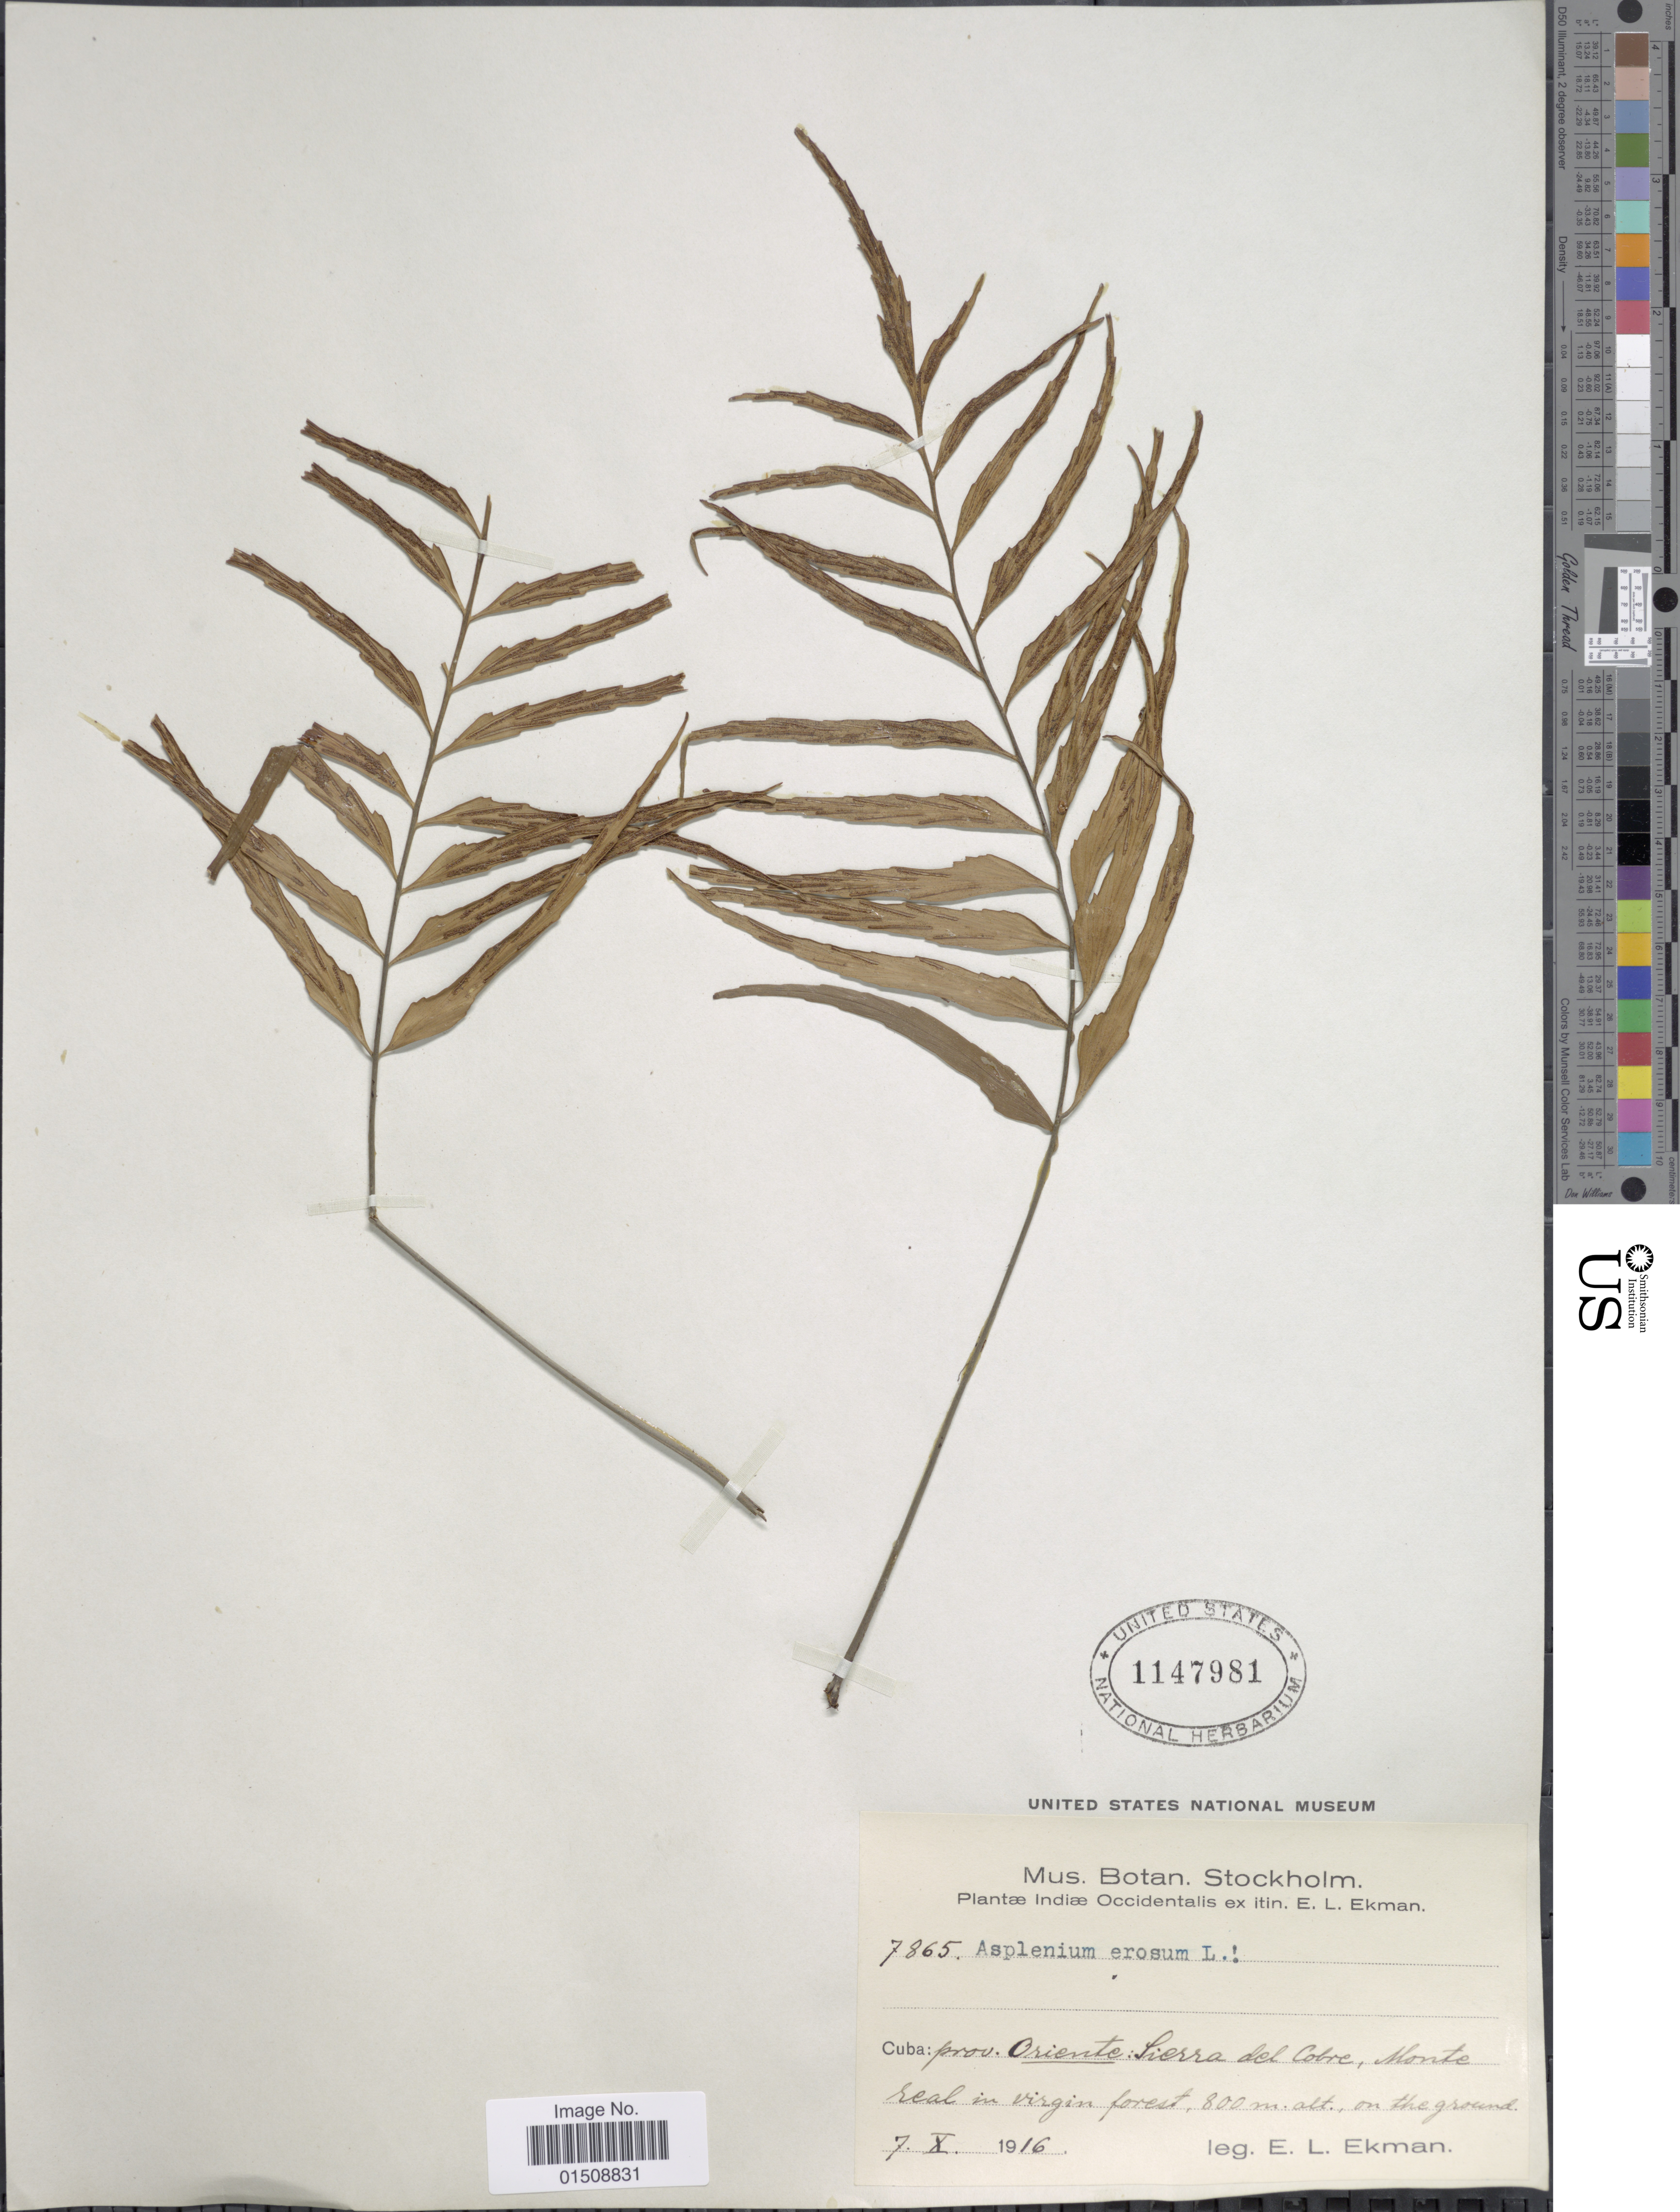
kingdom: Plantae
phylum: Tracheophyta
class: Polypodiopsida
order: Polypodiales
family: Aspleniaceae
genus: Asplenium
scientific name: Asplenium erosum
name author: L.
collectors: E. L. Ekman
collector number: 7865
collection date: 1916-10-07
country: Cuba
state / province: Oriente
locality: Cuba, Prov. Oriente, Sierra del Cobre, Monte real in virgin forest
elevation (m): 800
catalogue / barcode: US 1147981